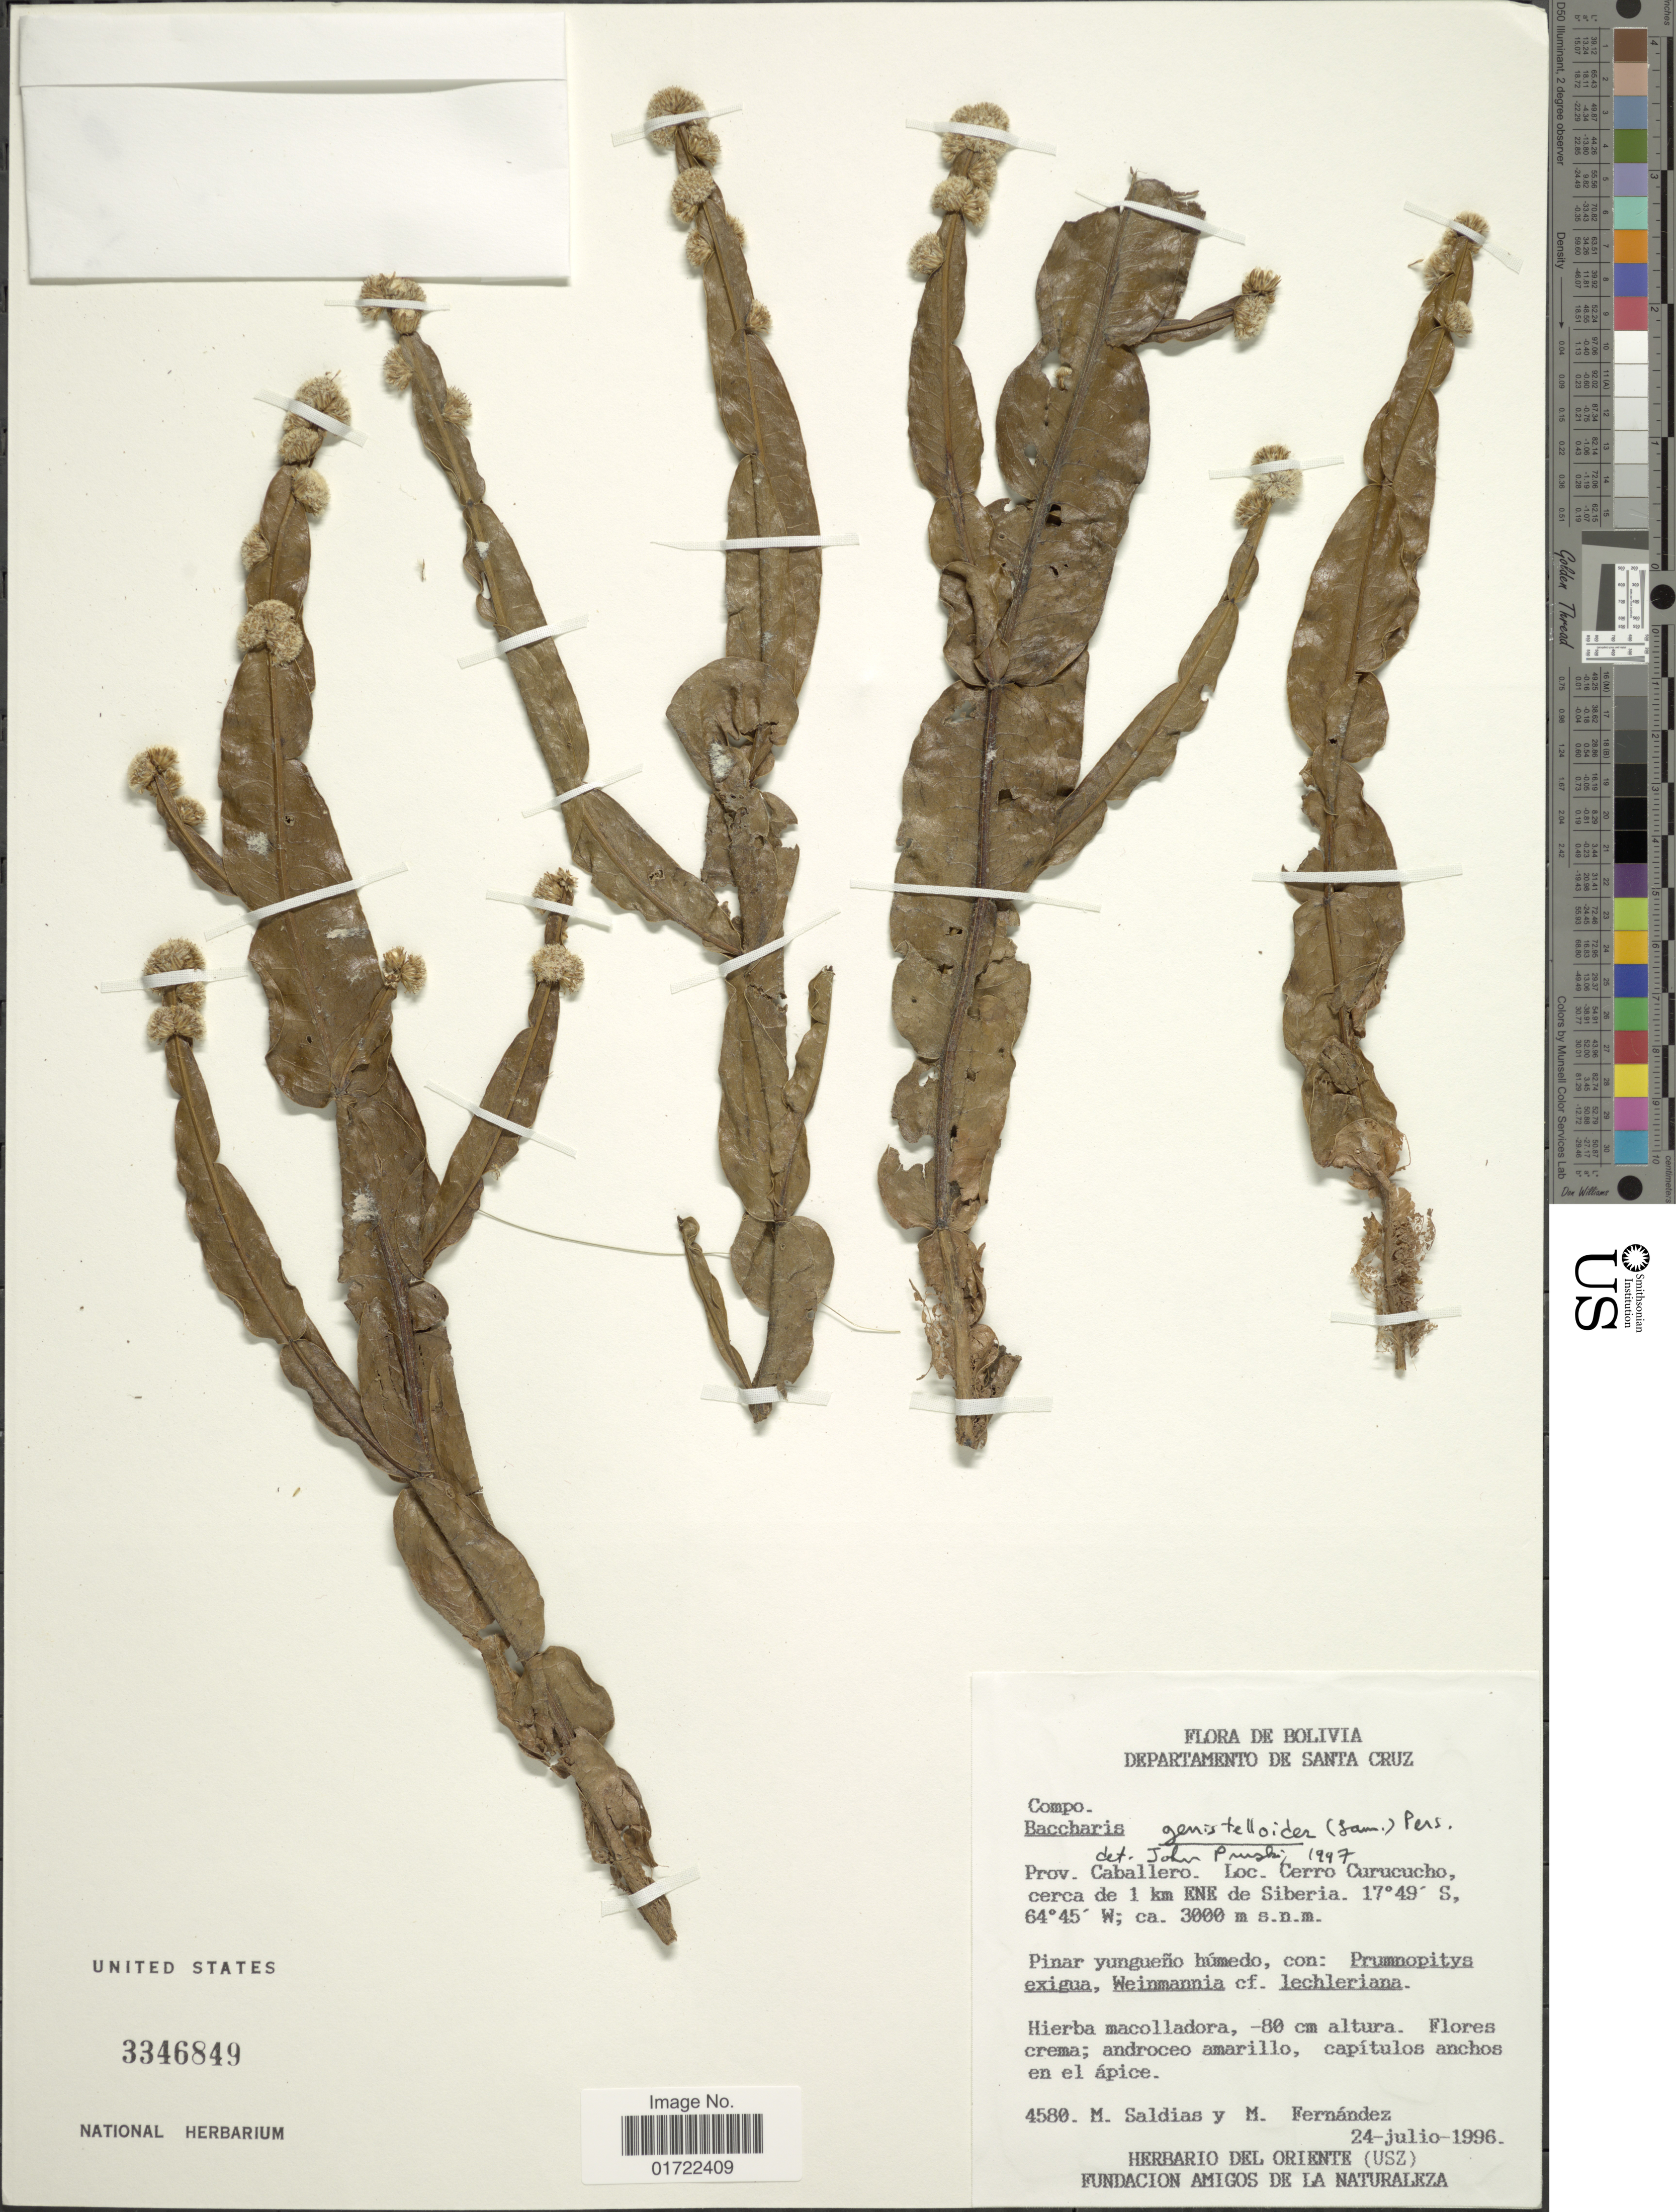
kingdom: Plantae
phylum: Tracheophyta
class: Magnoliopsida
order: Asterales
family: Asteraceae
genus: Baccharis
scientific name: Baccharis genistelloides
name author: (Lam.) Pers.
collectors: M. Saldias & M. Fernández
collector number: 4580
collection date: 1996-07-24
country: Bolivia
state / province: Santa Cruz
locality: Prov. Caballero, Cerro Curucucho cerca de 1 km ENE de Siberia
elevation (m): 3000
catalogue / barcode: US 3346849